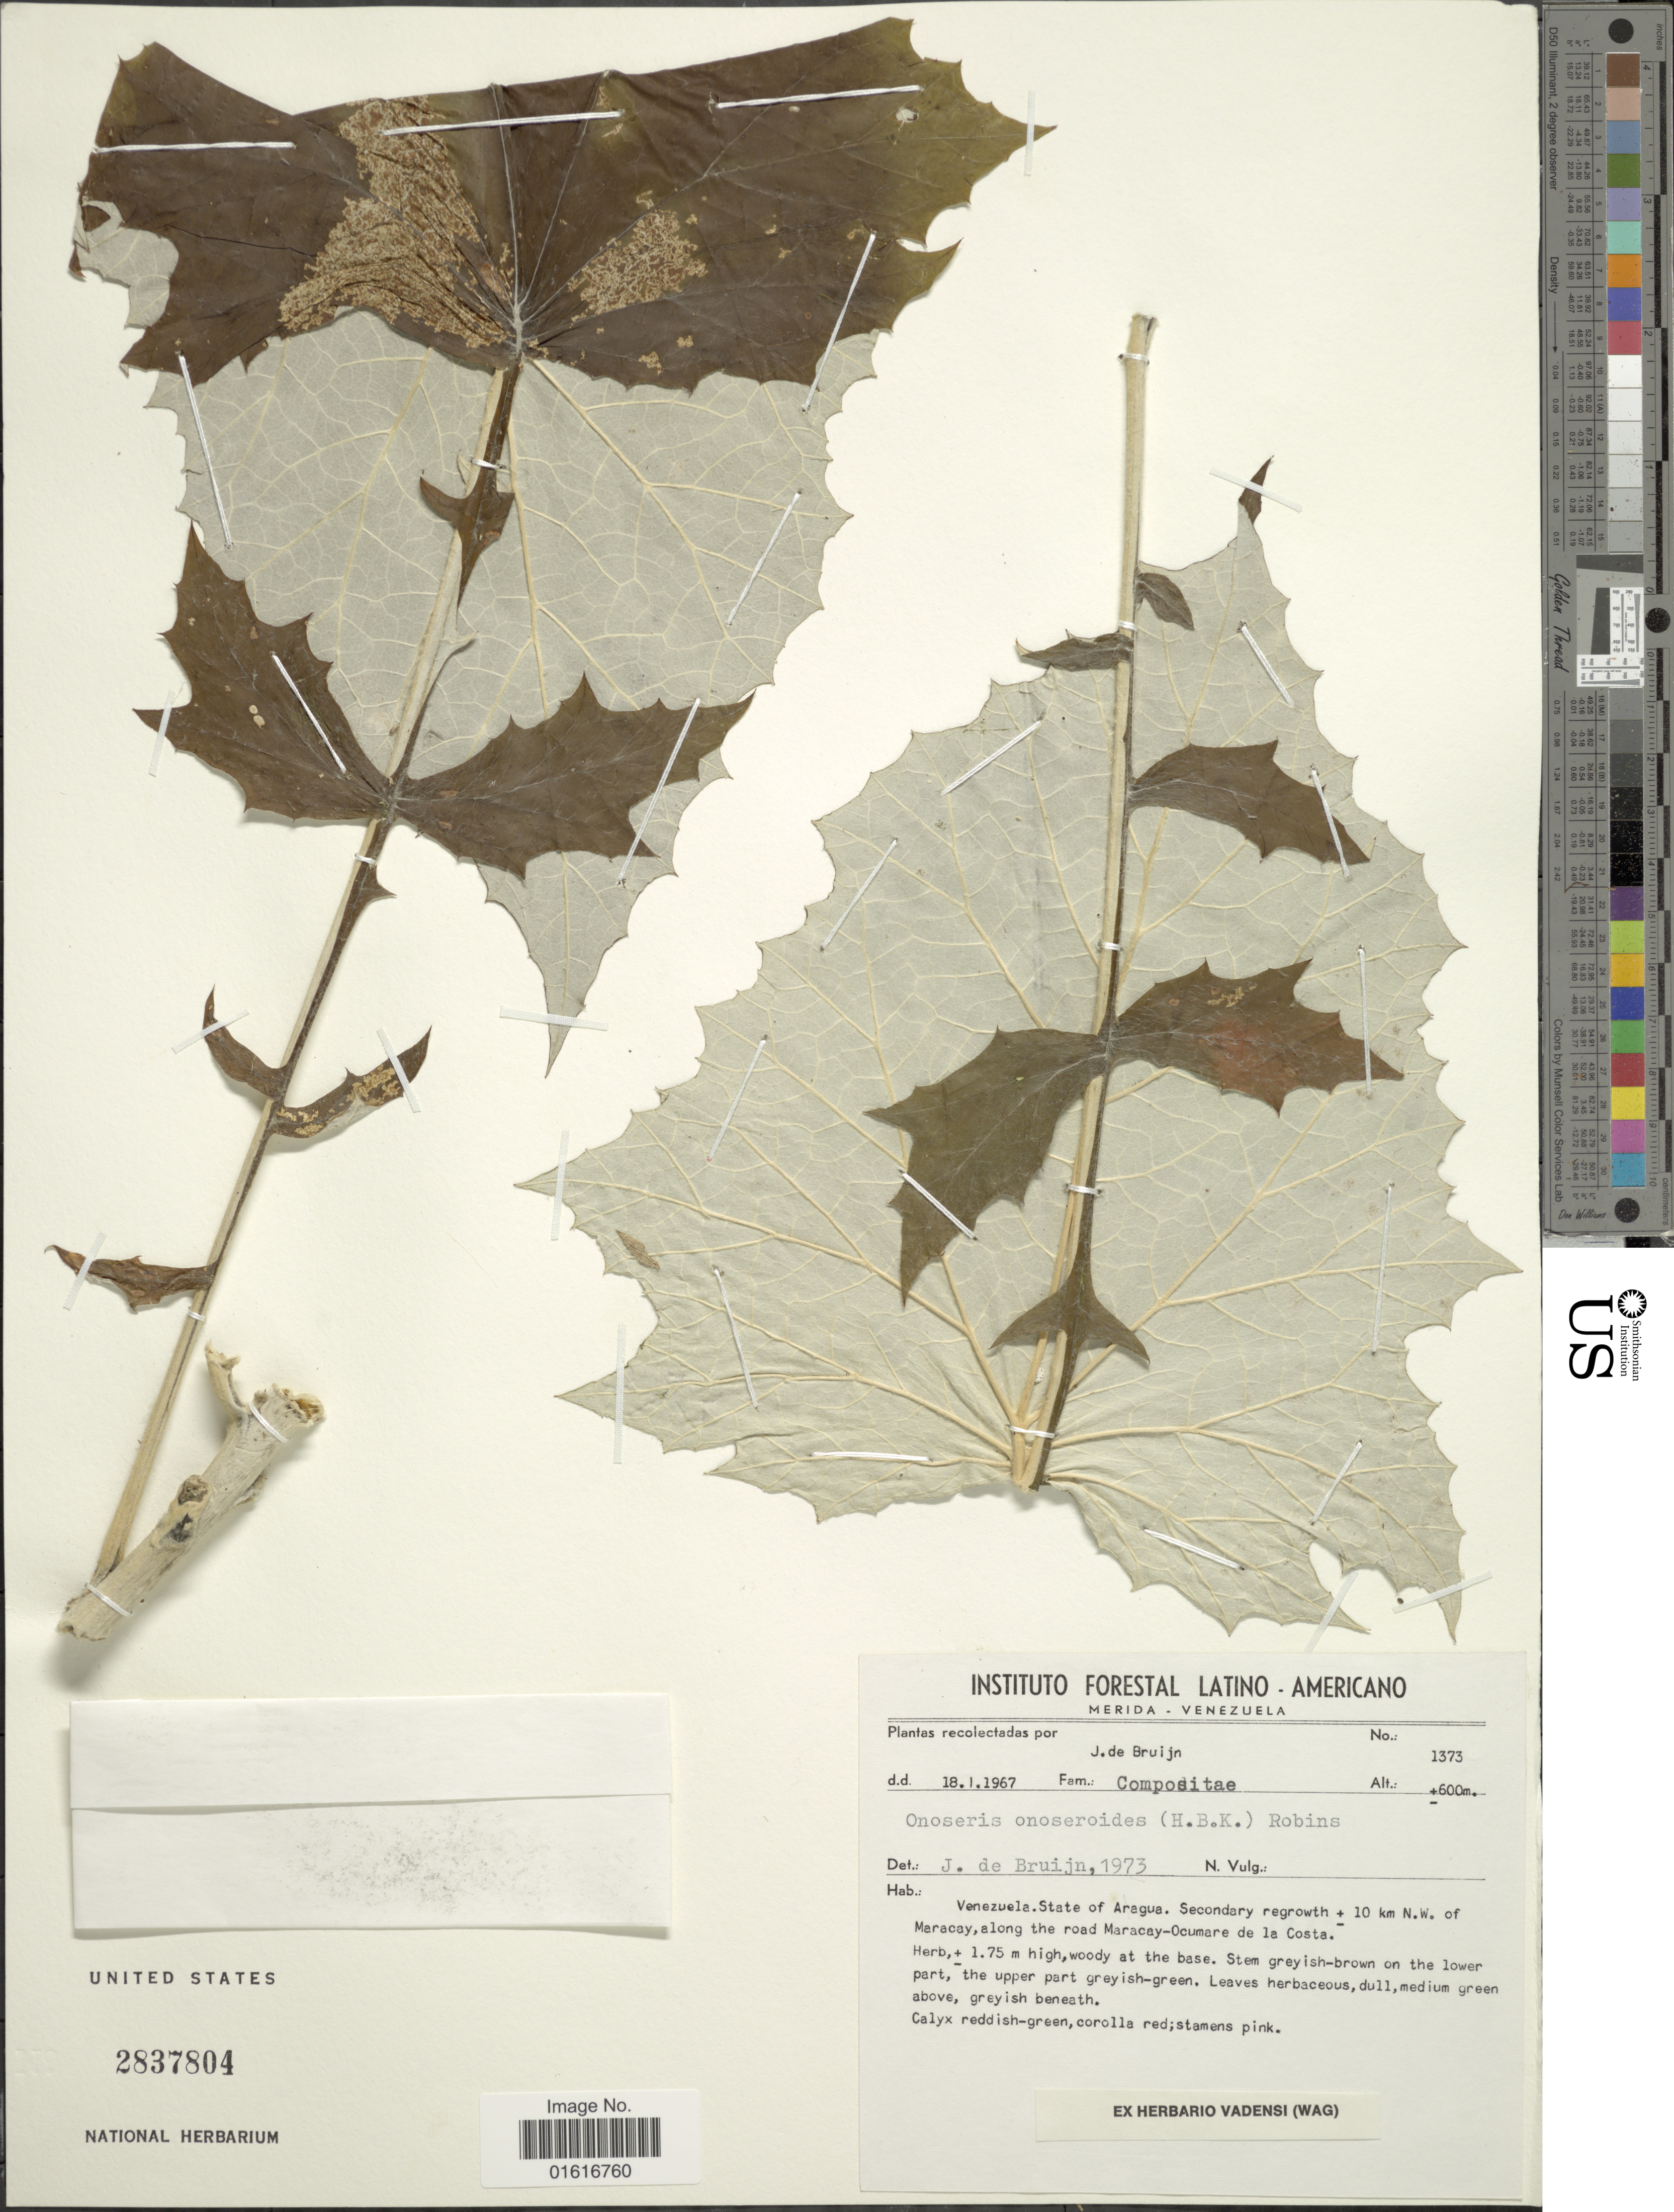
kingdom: Plantae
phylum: Tracheophyta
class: Magnoliopsida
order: Asterales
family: Asteraceae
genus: Onoseris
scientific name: Onoseris onoseroides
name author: (Kunth) B.L. Rob.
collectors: J. Bruijn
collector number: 1373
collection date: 1967-01-18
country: Venezuela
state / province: Aragua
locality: Secondary regrowth ± 10 km N.W. of Maracay, along the road Maracay-Ocumare de la Costa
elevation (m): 600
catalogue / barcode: US 2837804